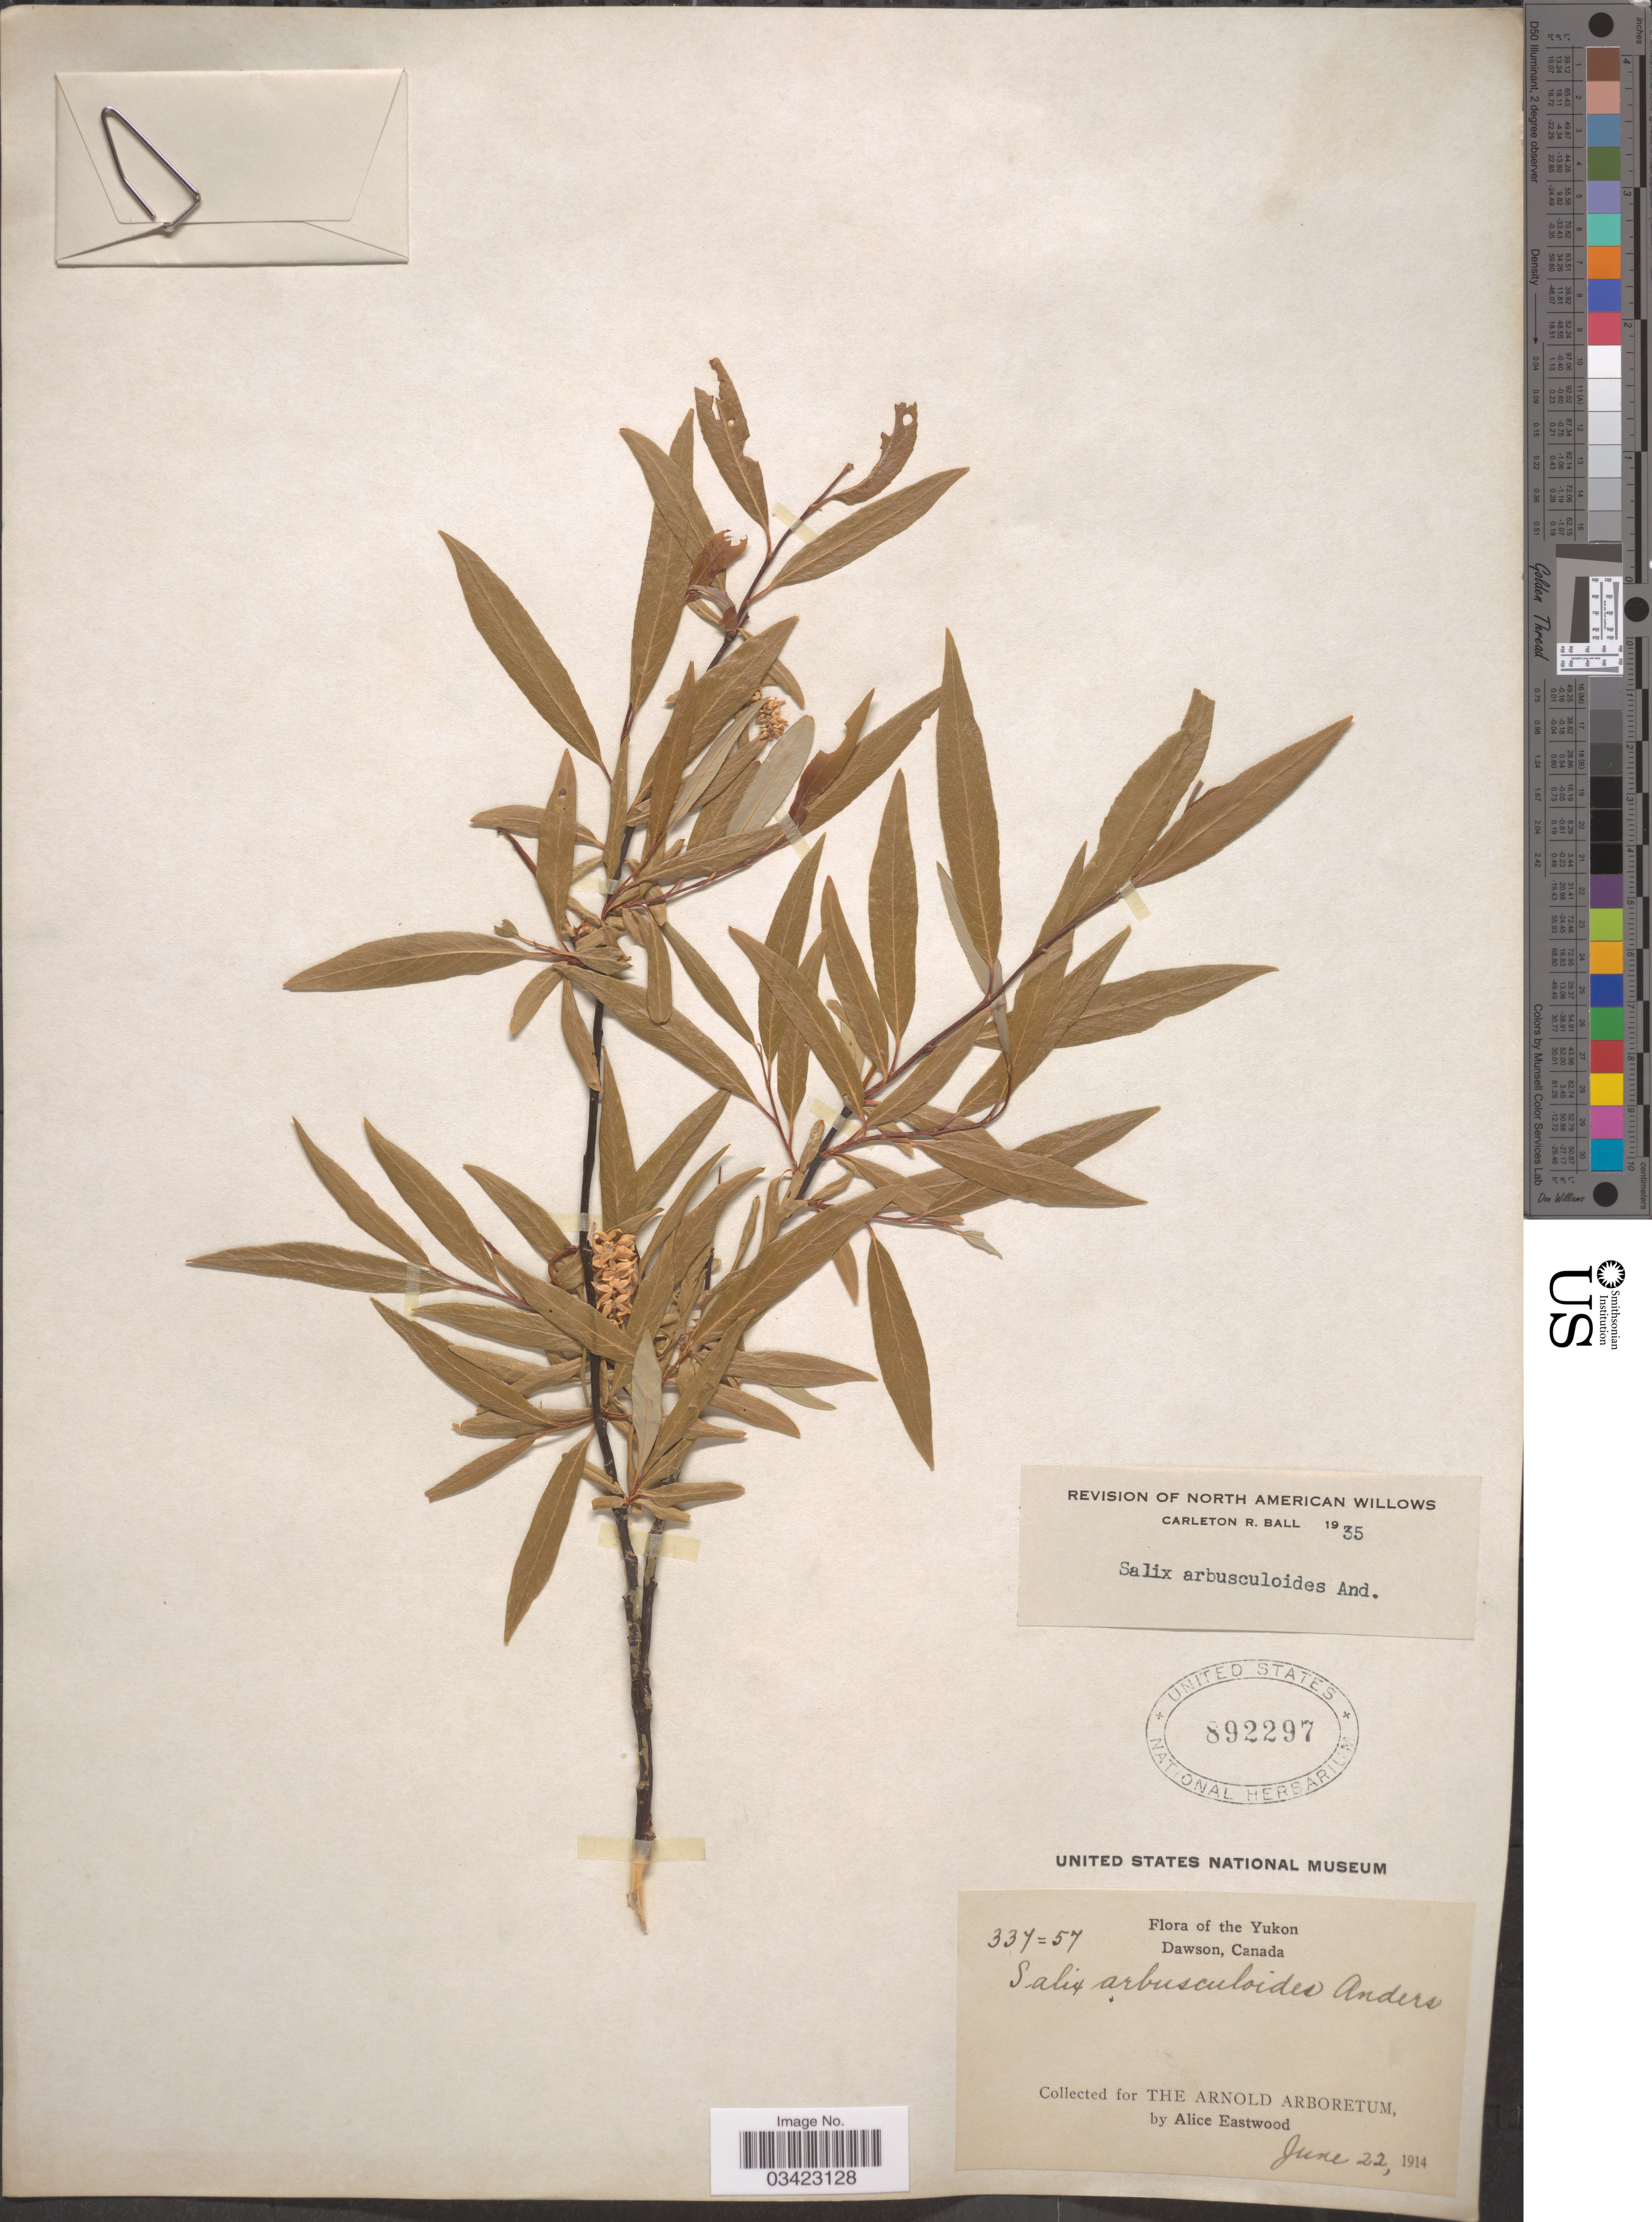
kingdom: Plantae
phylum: Tracheophyta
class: Magnoliopsida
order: Malpighiales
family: Salicaceae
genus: Salix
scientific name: Salix arbusculoides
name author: Andersson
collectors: A. Eastwood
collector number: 337=57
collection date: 1914-06-22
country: Canada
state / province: Yukon Territory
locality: Yukon. Dawson.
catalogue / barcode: US 892297